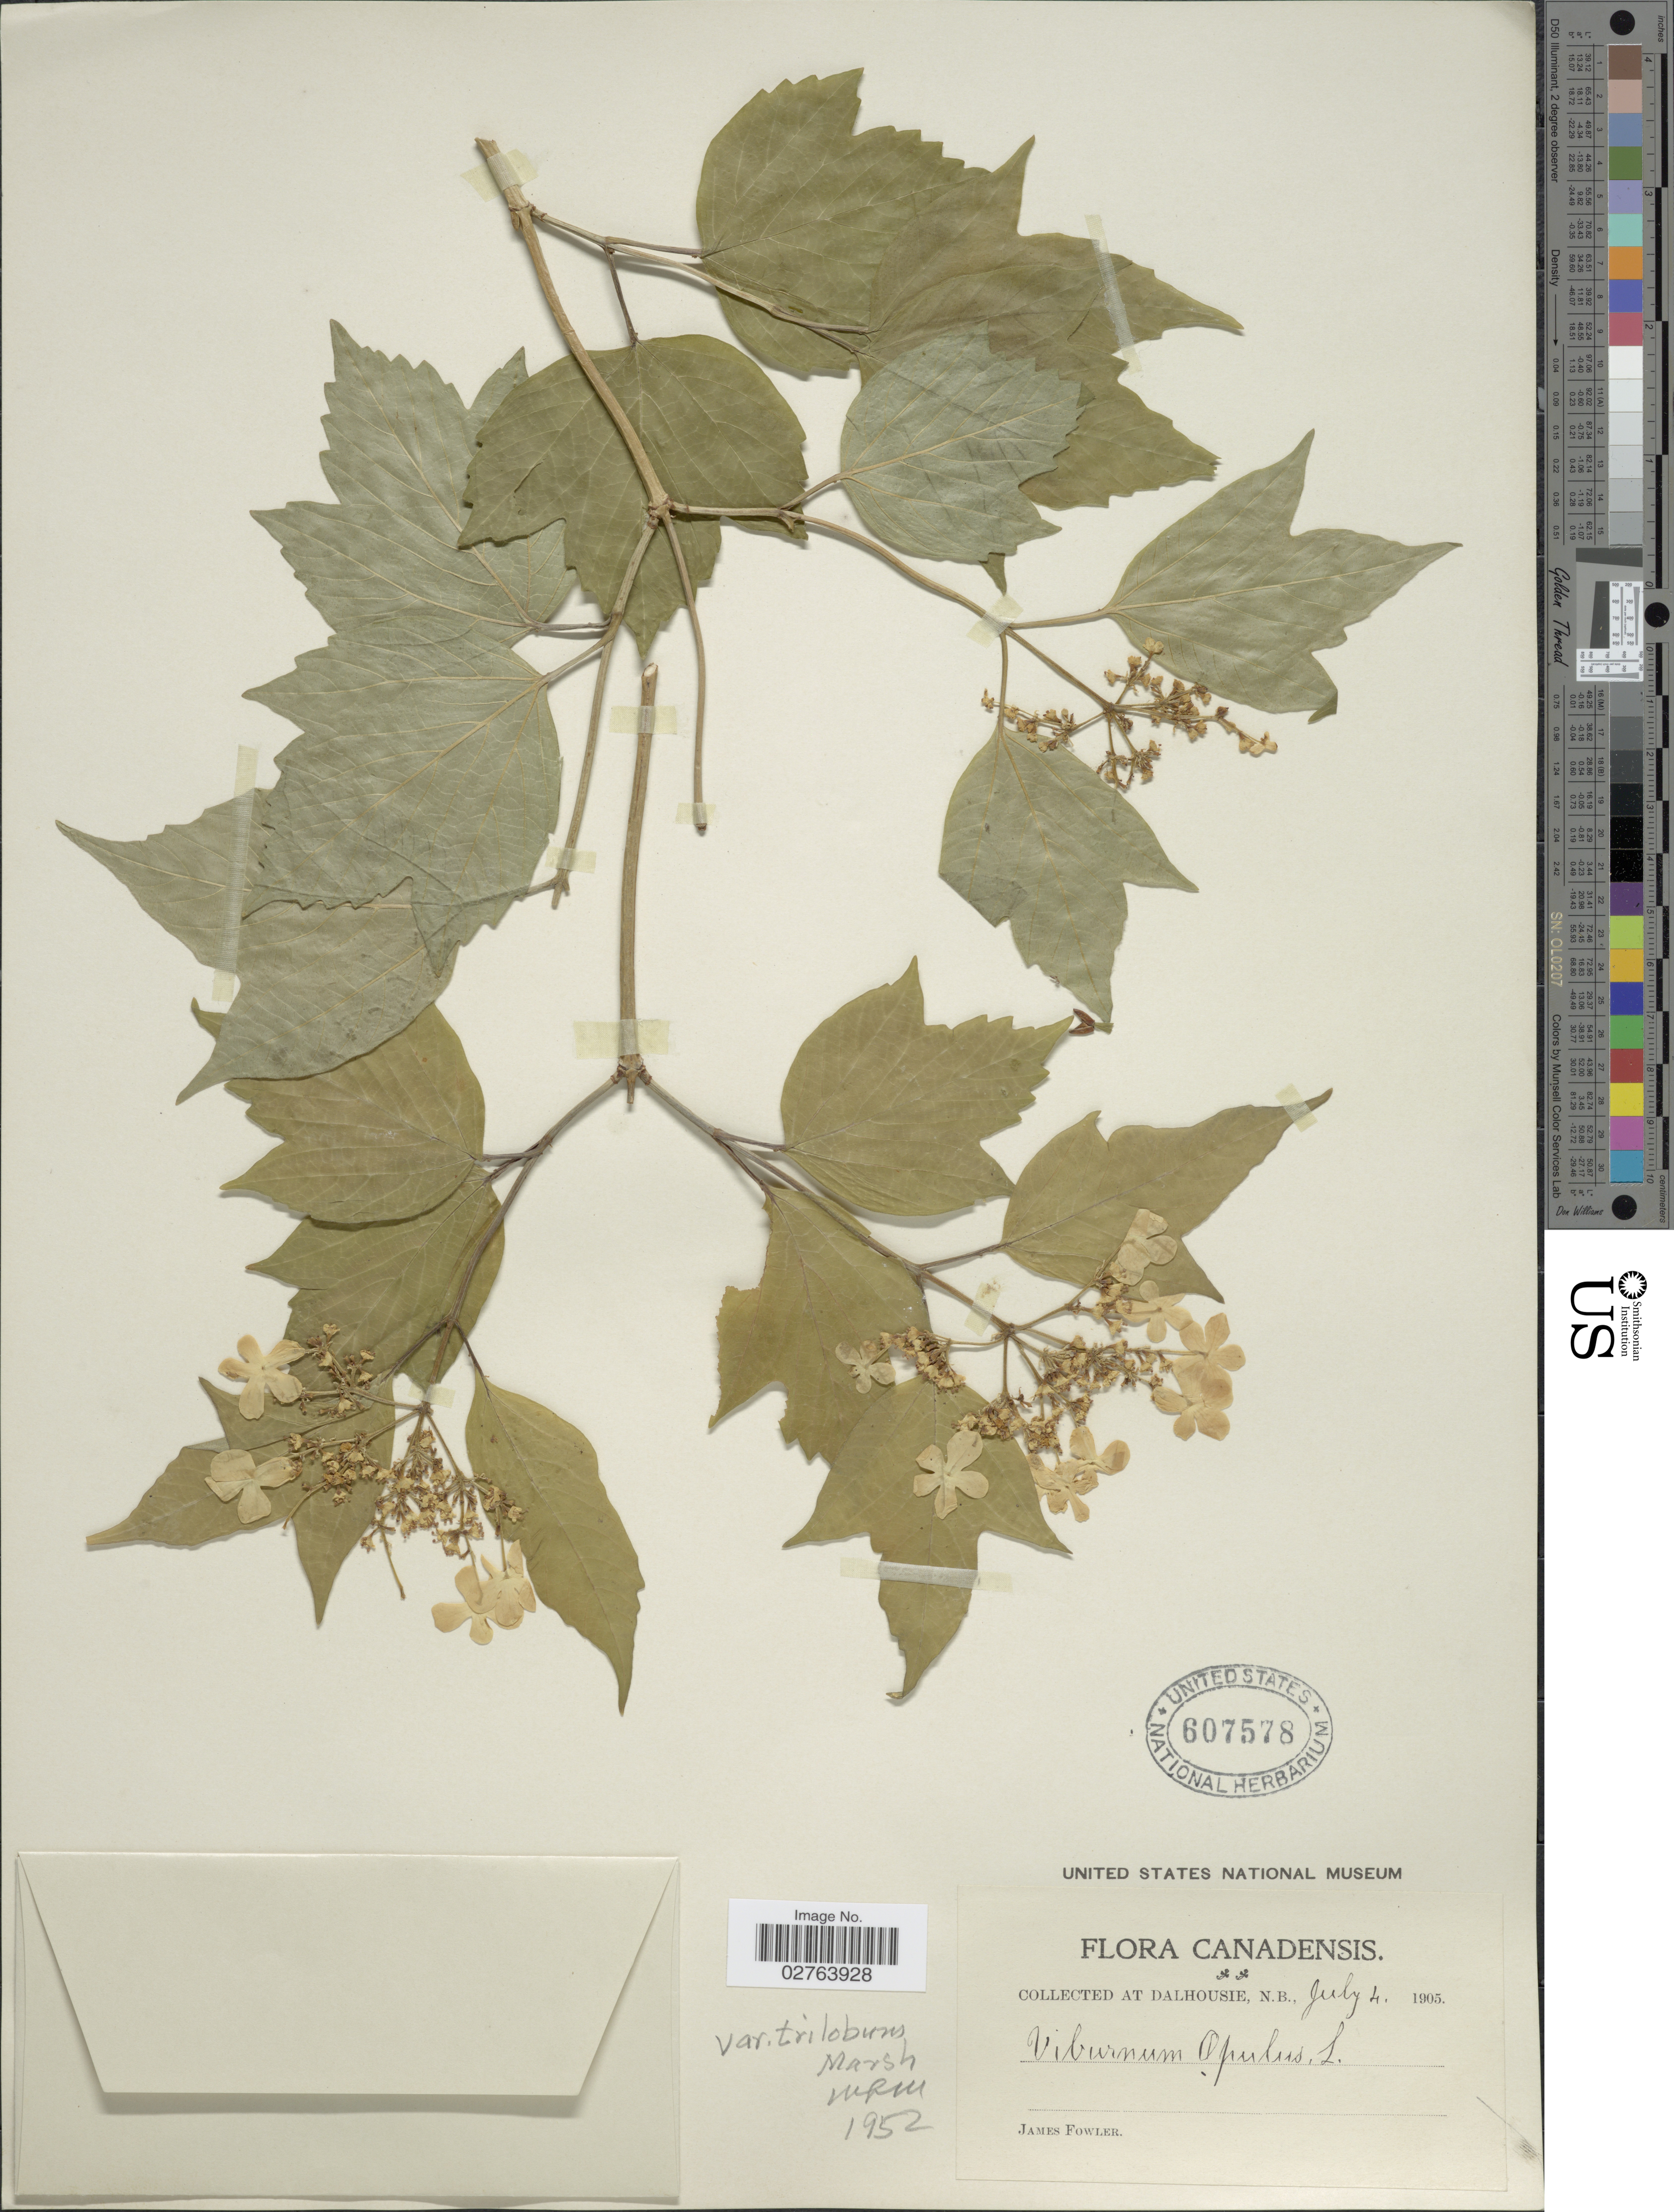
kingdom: Plantae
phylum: Tracheophyta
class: Magnoliopsida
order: Dipsacales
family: Viburnaceae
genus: Viburnum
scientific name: Viburnum opulus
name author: L.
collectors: J. P. Fowler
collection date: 1905-07-04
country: Canada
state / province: New Brunswick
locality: Dalhousie.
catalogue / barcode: US 607578